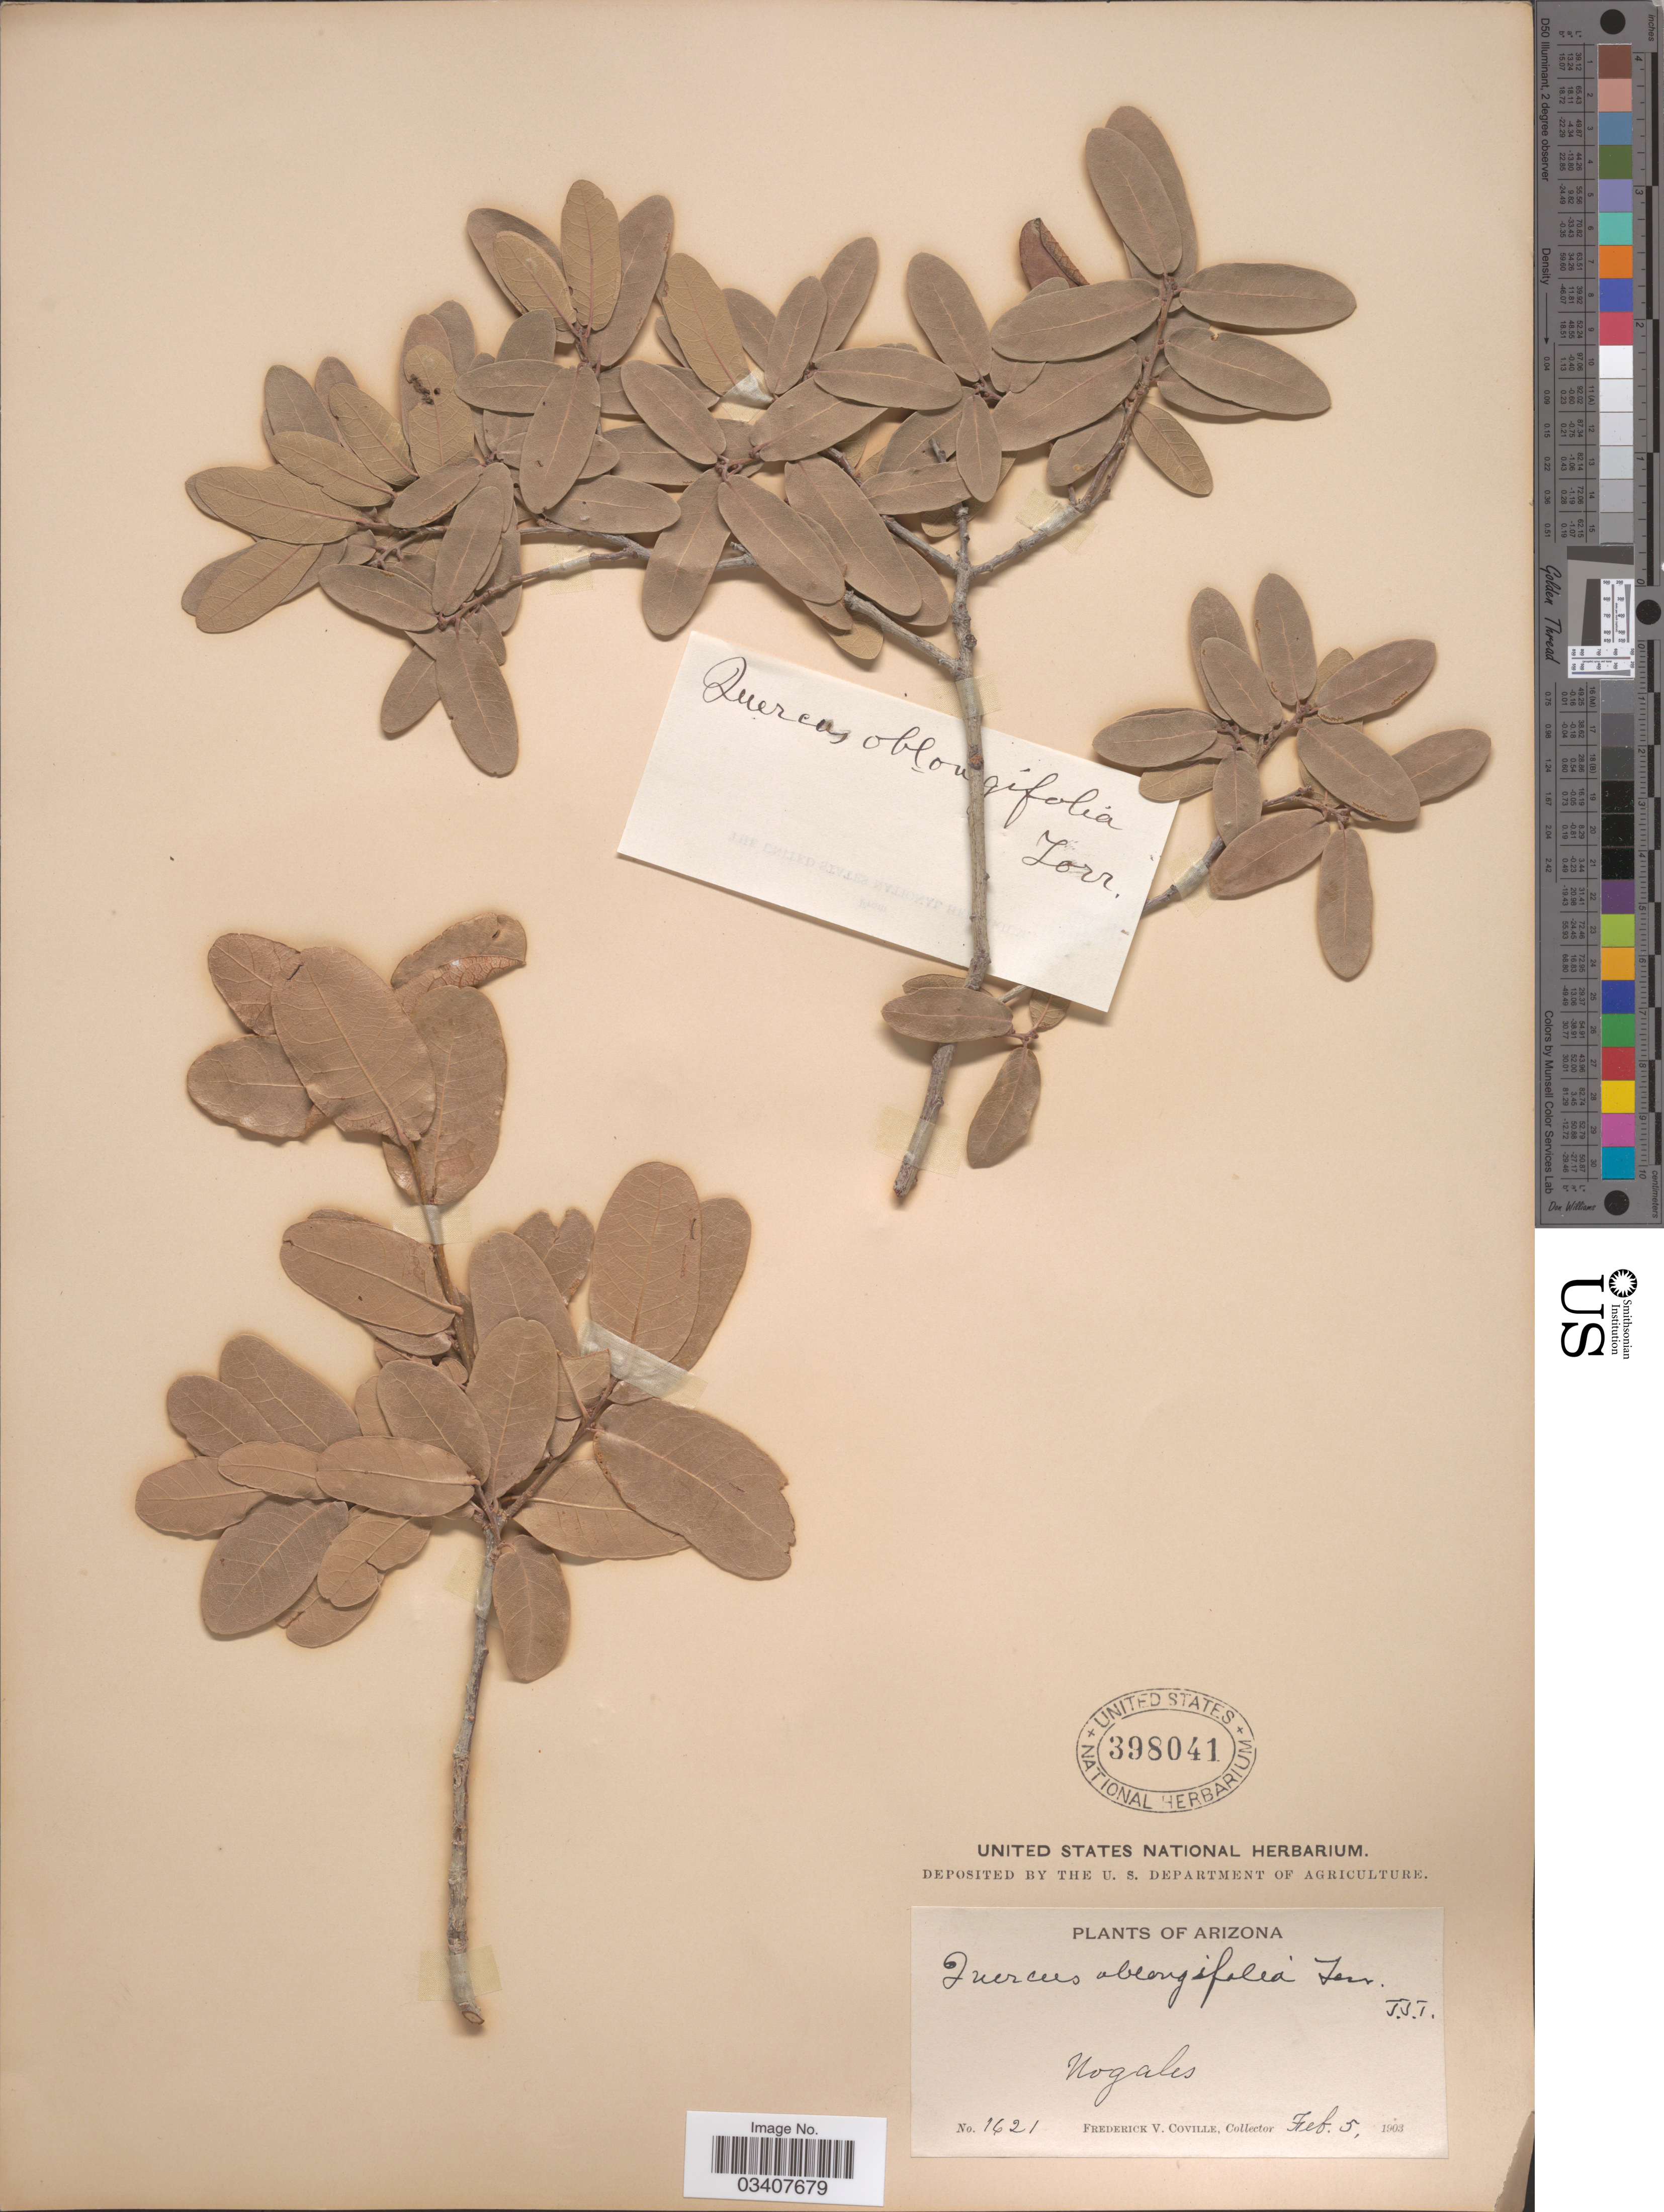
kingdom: Plantae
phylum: Tracheophyta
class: Magnoliopsida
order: Fagales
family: Fagaceae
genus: Quercus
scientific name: Quercus oblongifolia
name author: Torr.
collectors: F. V. Coville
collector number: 1621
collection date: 1903-02-05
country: United States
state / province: Arizona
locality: Nogales.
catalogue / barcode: US 398041